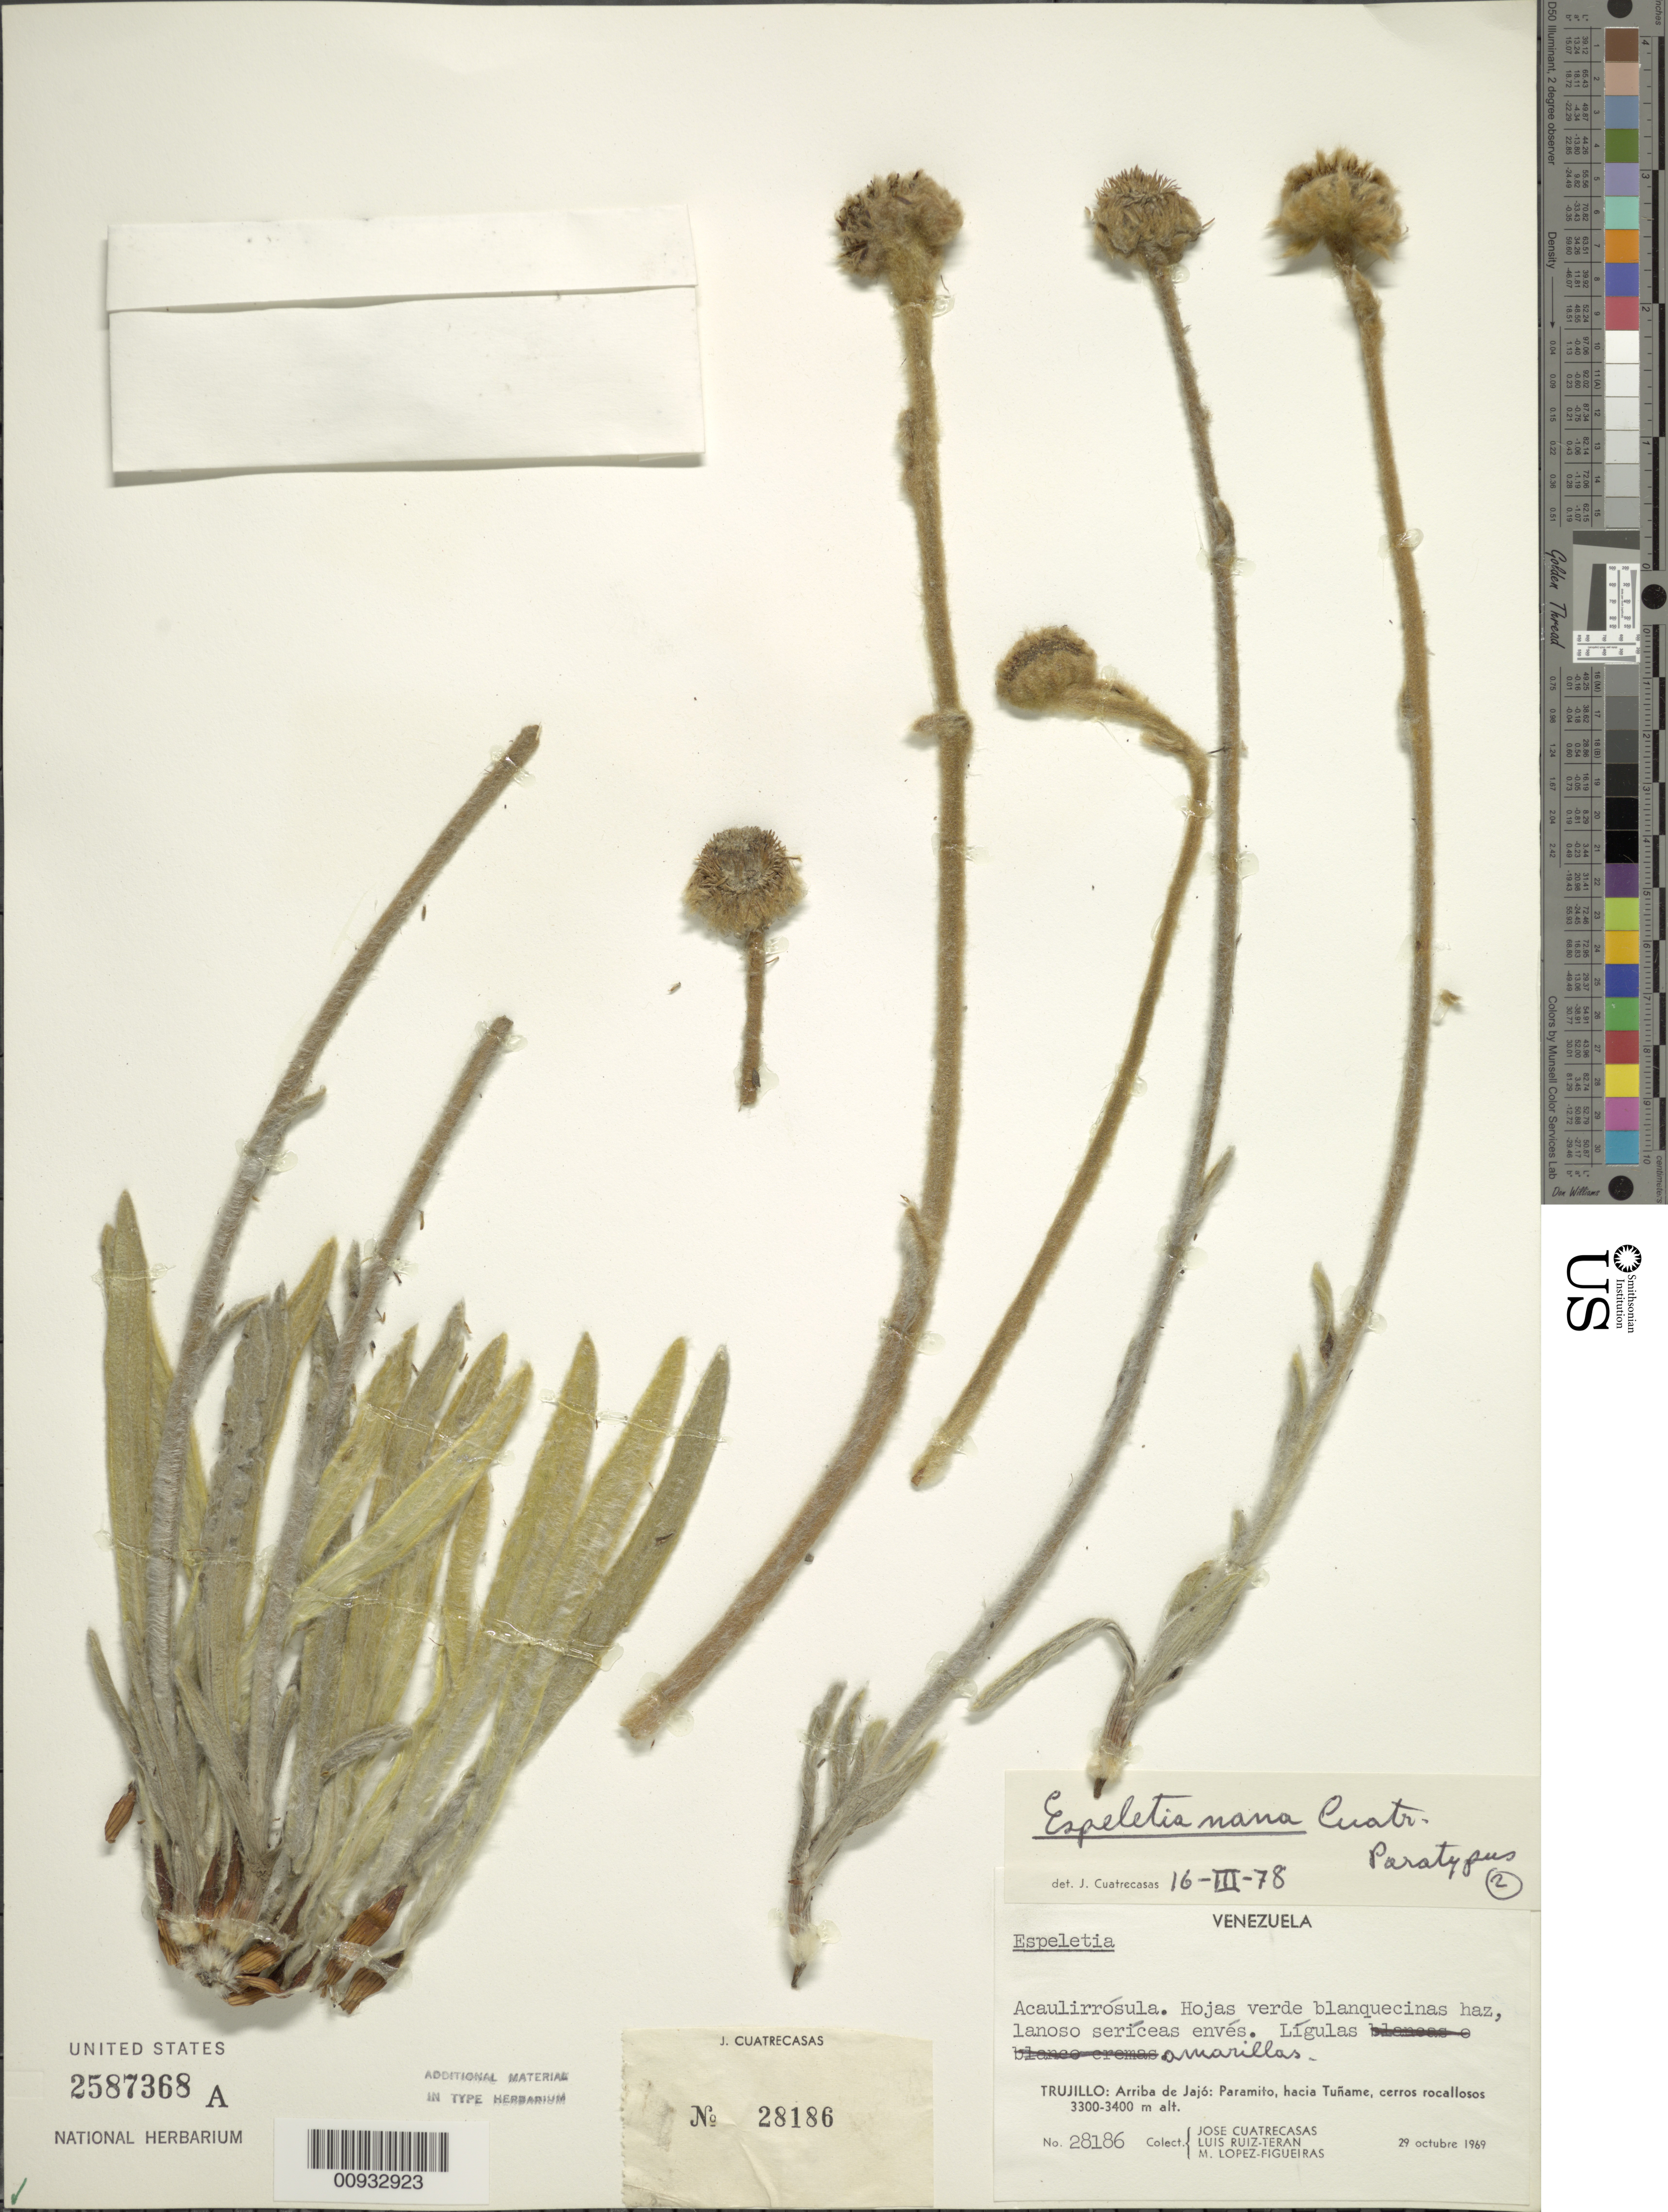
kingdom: Plantae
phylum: Tracheophyta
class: Magnoliopsida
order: Asterales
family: Asteraceae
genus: Espeletia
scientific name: Espeletia nana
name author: Cuatrec.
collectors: J. Cuatrecasas, L. E. Ruíz-Terán & M. López Figueiras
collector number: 28186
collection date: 1969-10-29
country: Venezuela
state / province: Trujillo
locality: Arriba de Jajó. Paramito hacia Tuñame, cerros rocallosos.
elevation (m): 3300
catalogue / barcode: US 2587368A